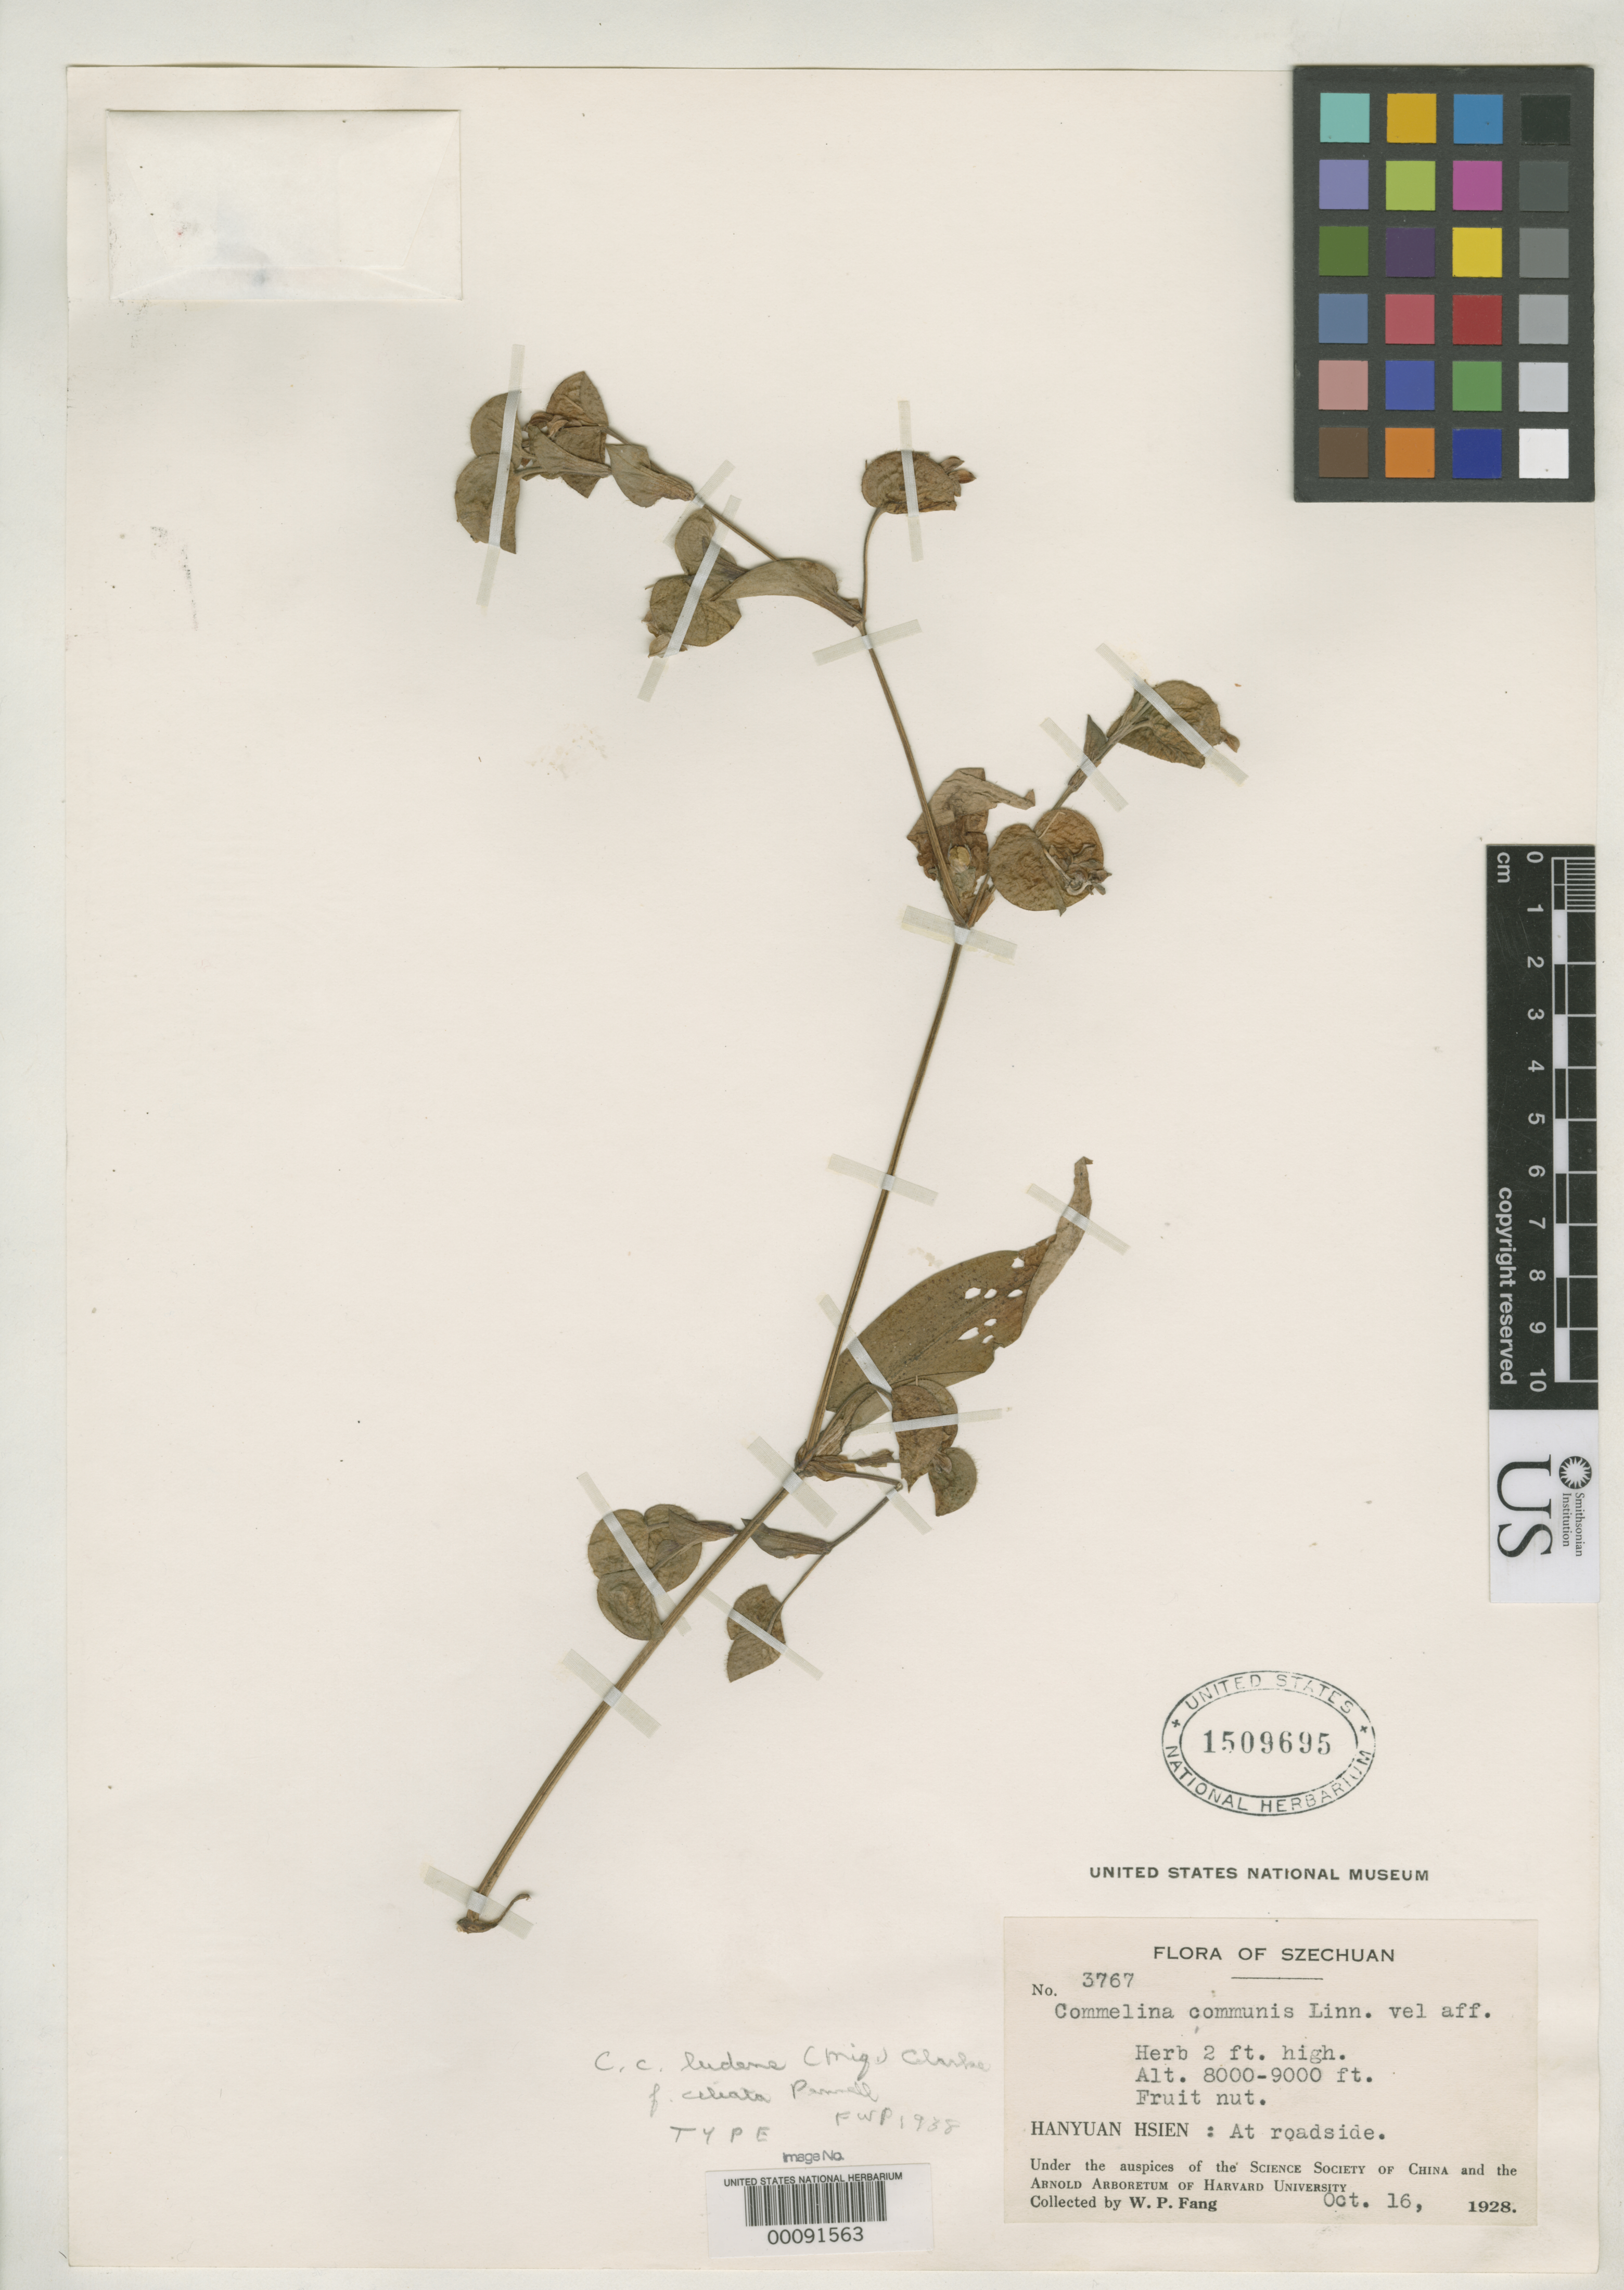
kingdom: Plantae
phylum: Tracheophyta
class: Liliopsida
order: Commelinales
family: Commelinaceae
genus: Commelina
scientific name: Commelina communis f. ciliata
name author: Pennell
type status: Holotype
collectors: W. P. Fang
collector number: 3767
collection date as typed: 16 Oct 1928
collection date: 1928-10-16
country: China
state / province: Sichuan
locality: Hanyuanhsien.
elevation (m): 2438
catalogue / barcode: US 1509695